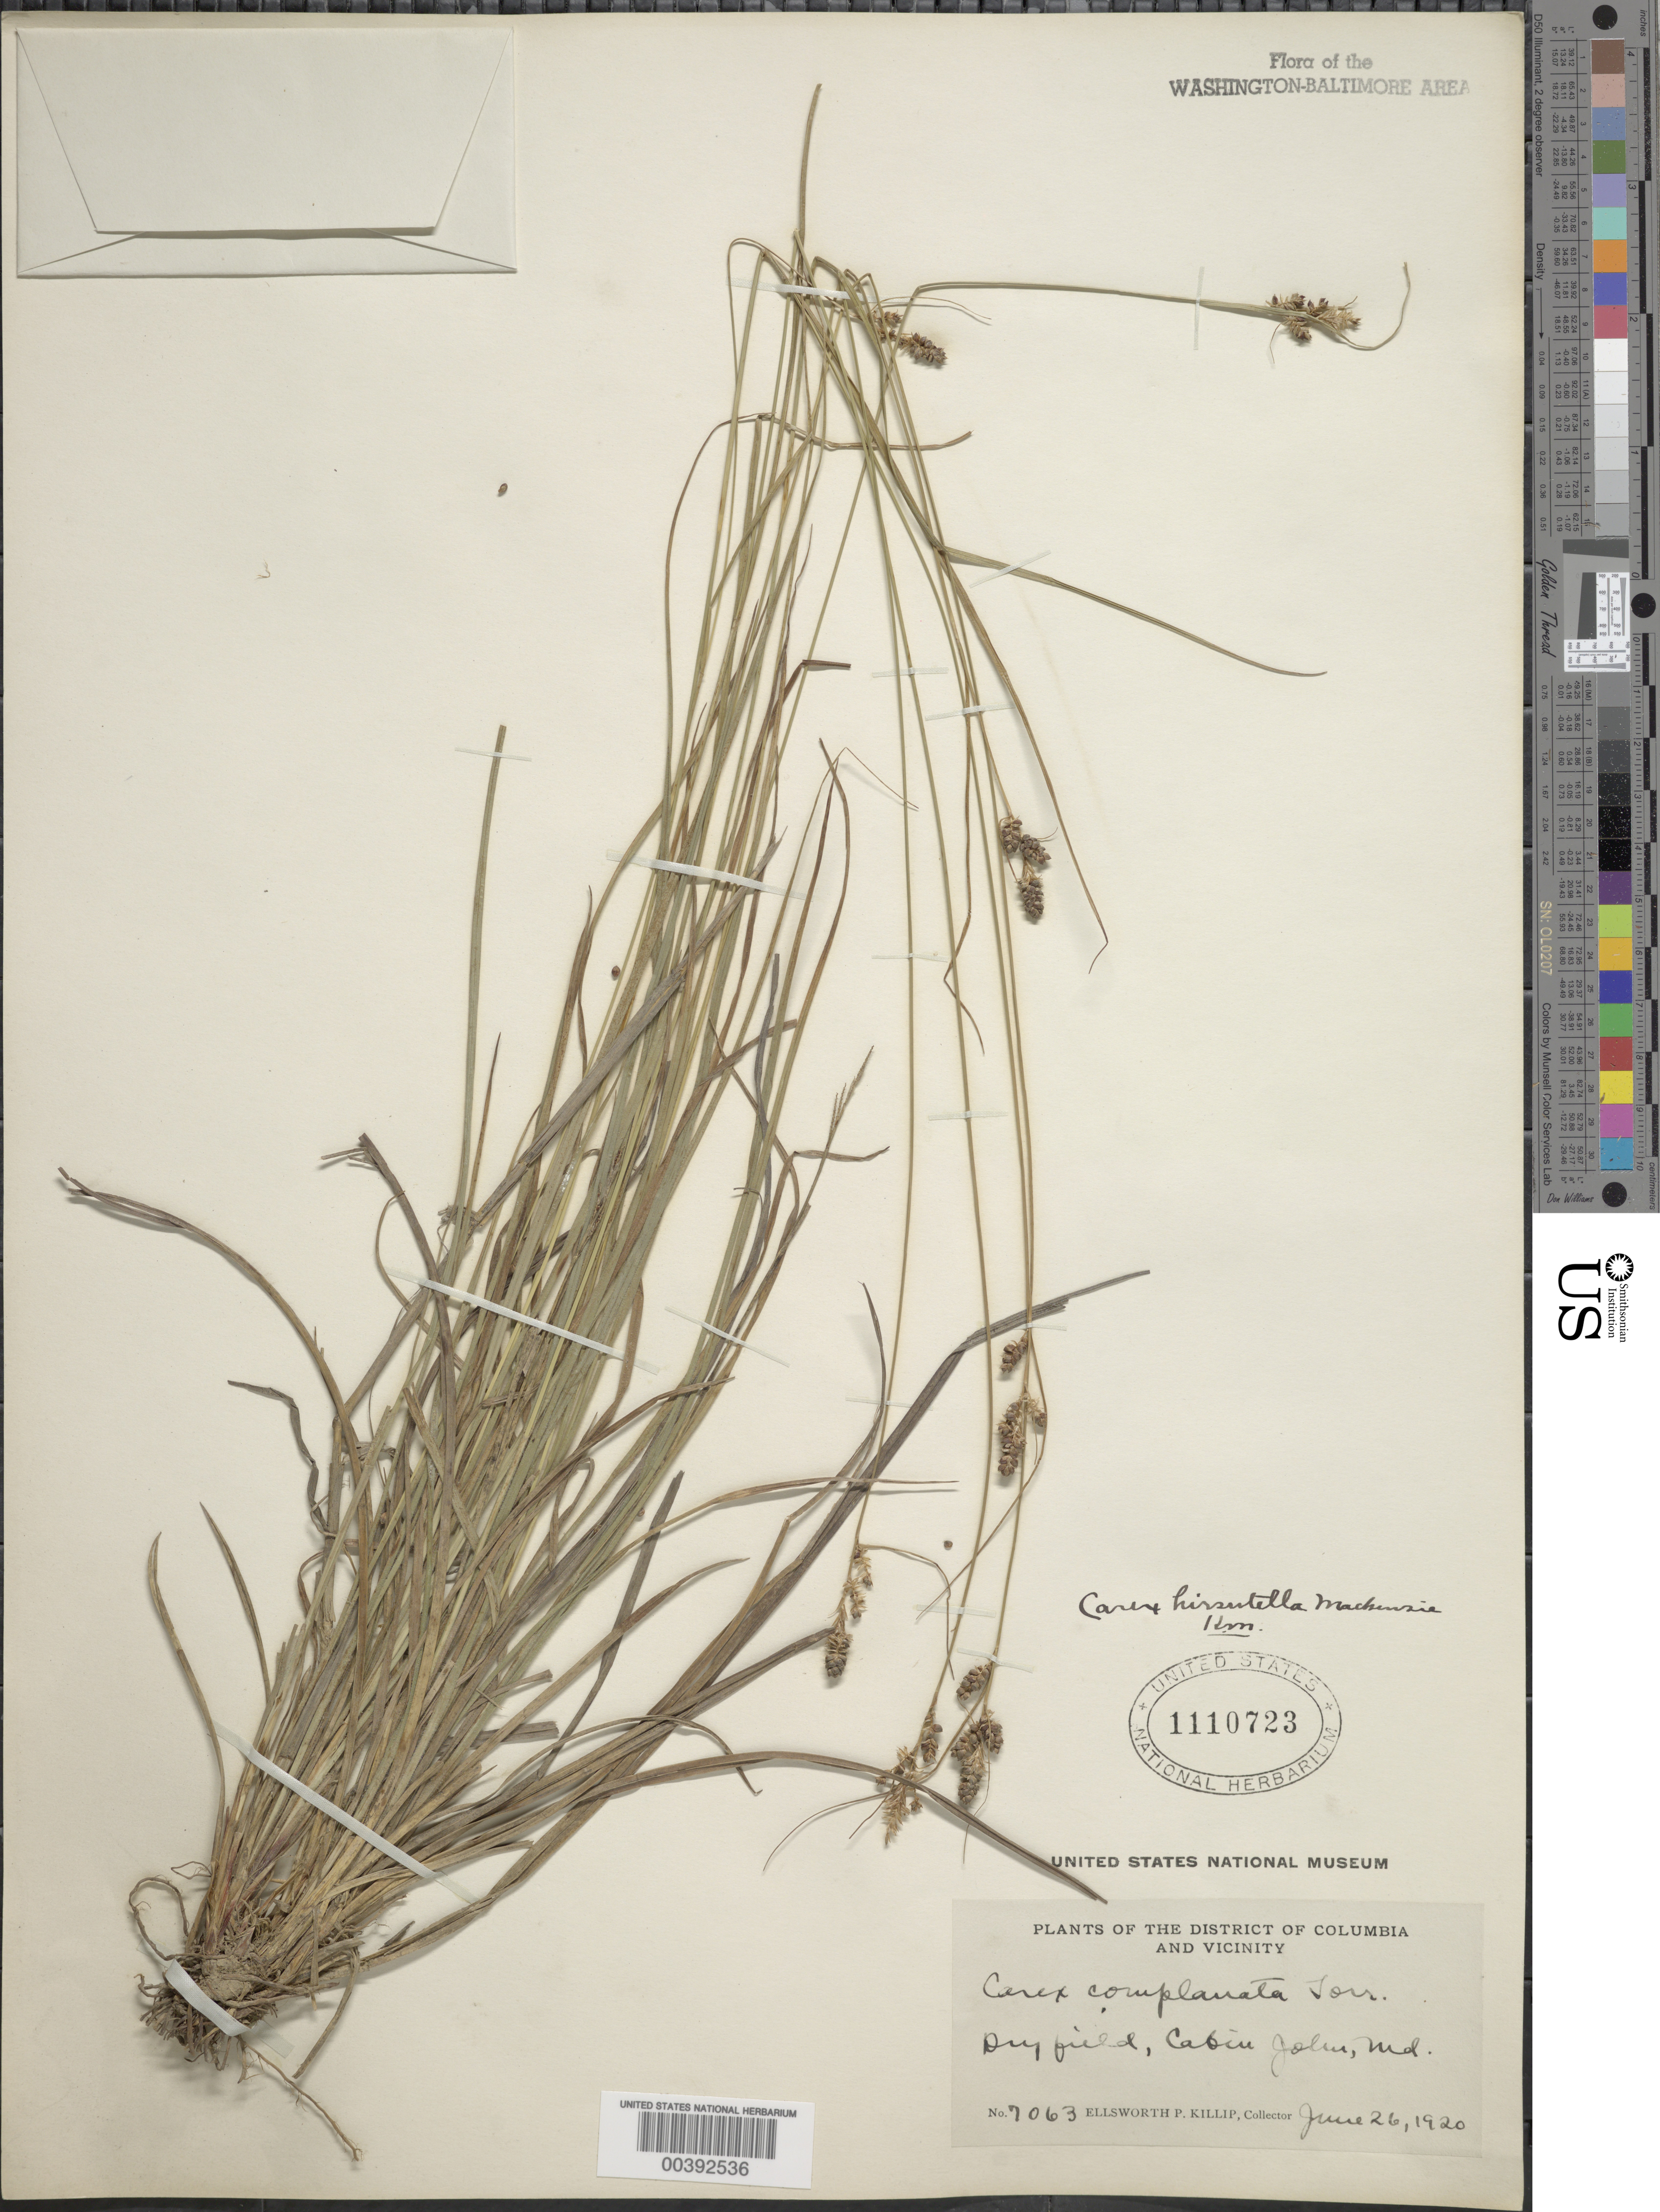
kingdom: Plantae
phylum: Tracheophyta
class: Liliopsida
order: Poales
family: Cyperaceae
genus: Carex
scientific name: Carex hirsutella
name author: Mack.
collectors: E. P. Killip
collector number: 7063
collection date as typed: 26 Jun 1920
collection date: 1920-06-26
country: United States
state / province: Maryland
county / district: Montgomery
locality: Cabin John C. & O. Canal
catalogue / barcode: US 1110723